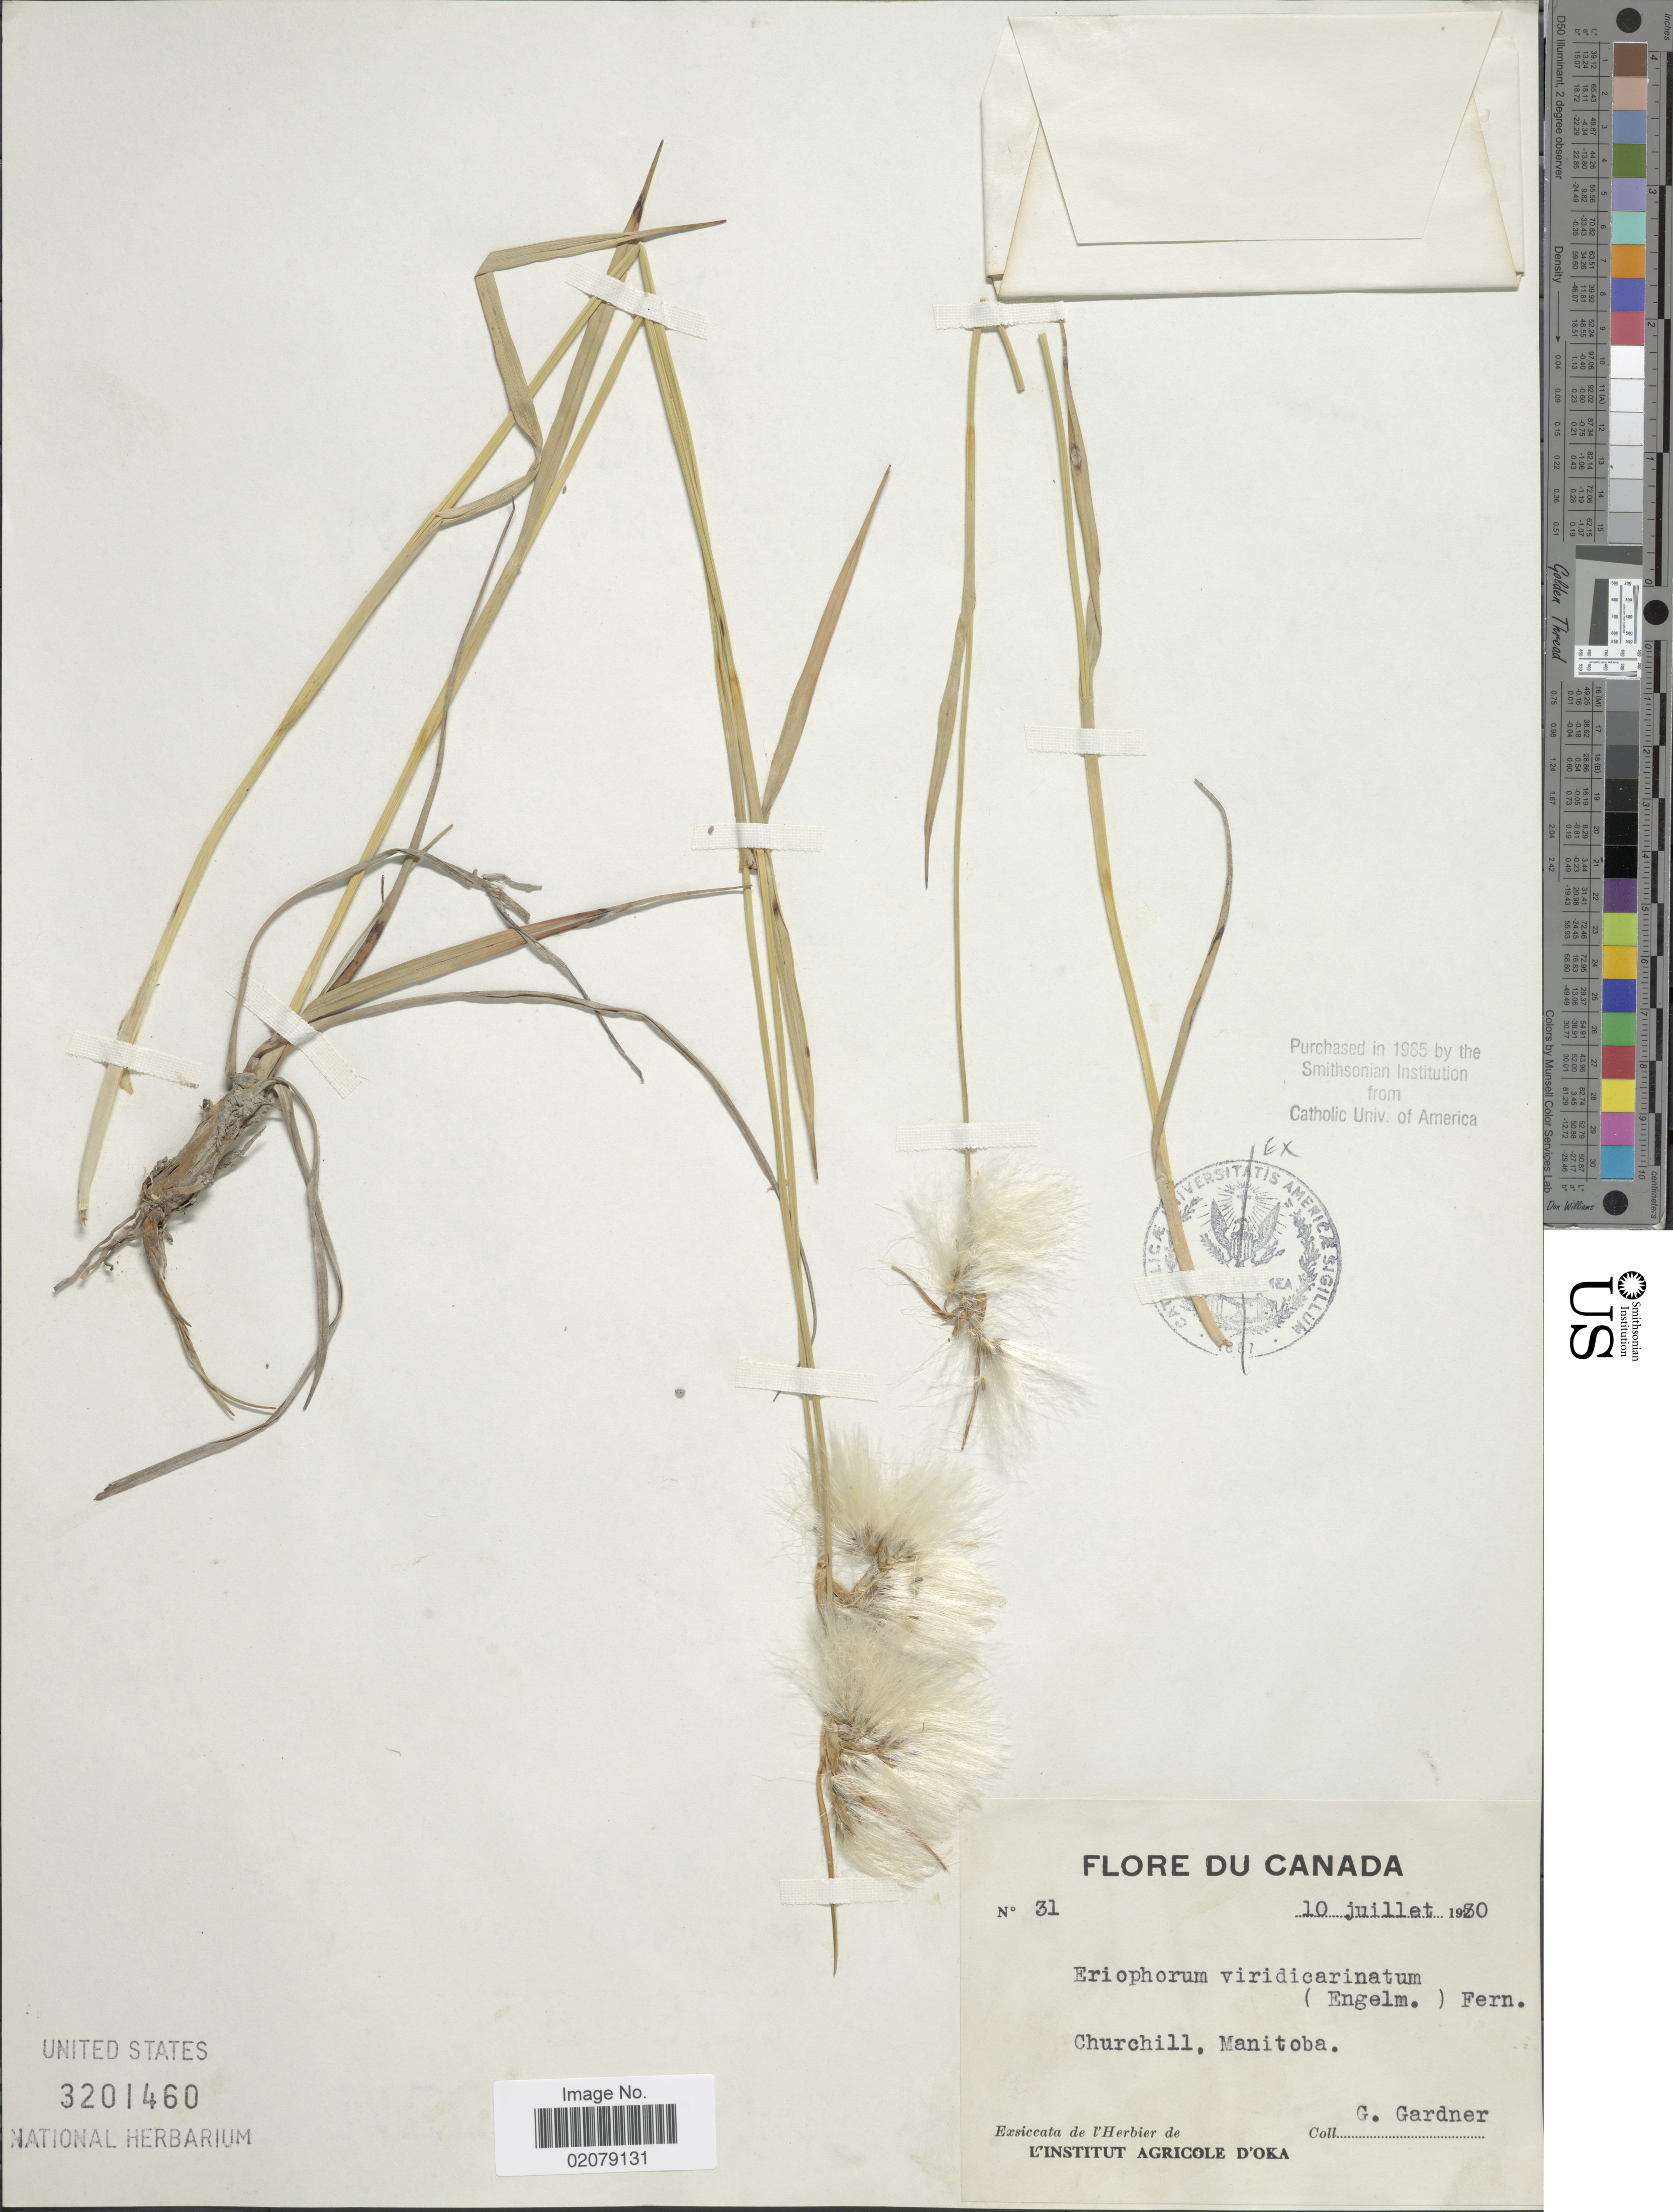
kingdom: Plantae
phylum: Tracheophyta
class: Liliopsida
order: Poales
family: Cyperaceae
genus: Eriophorum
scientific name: Eriophorum viridicarinatum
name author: (Englem.) Fernald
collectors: G. Gardner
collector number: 31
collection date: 1930-07-10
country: Canada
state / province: Manitoba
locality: Churchill, Manitoba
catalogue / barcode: US 3201460